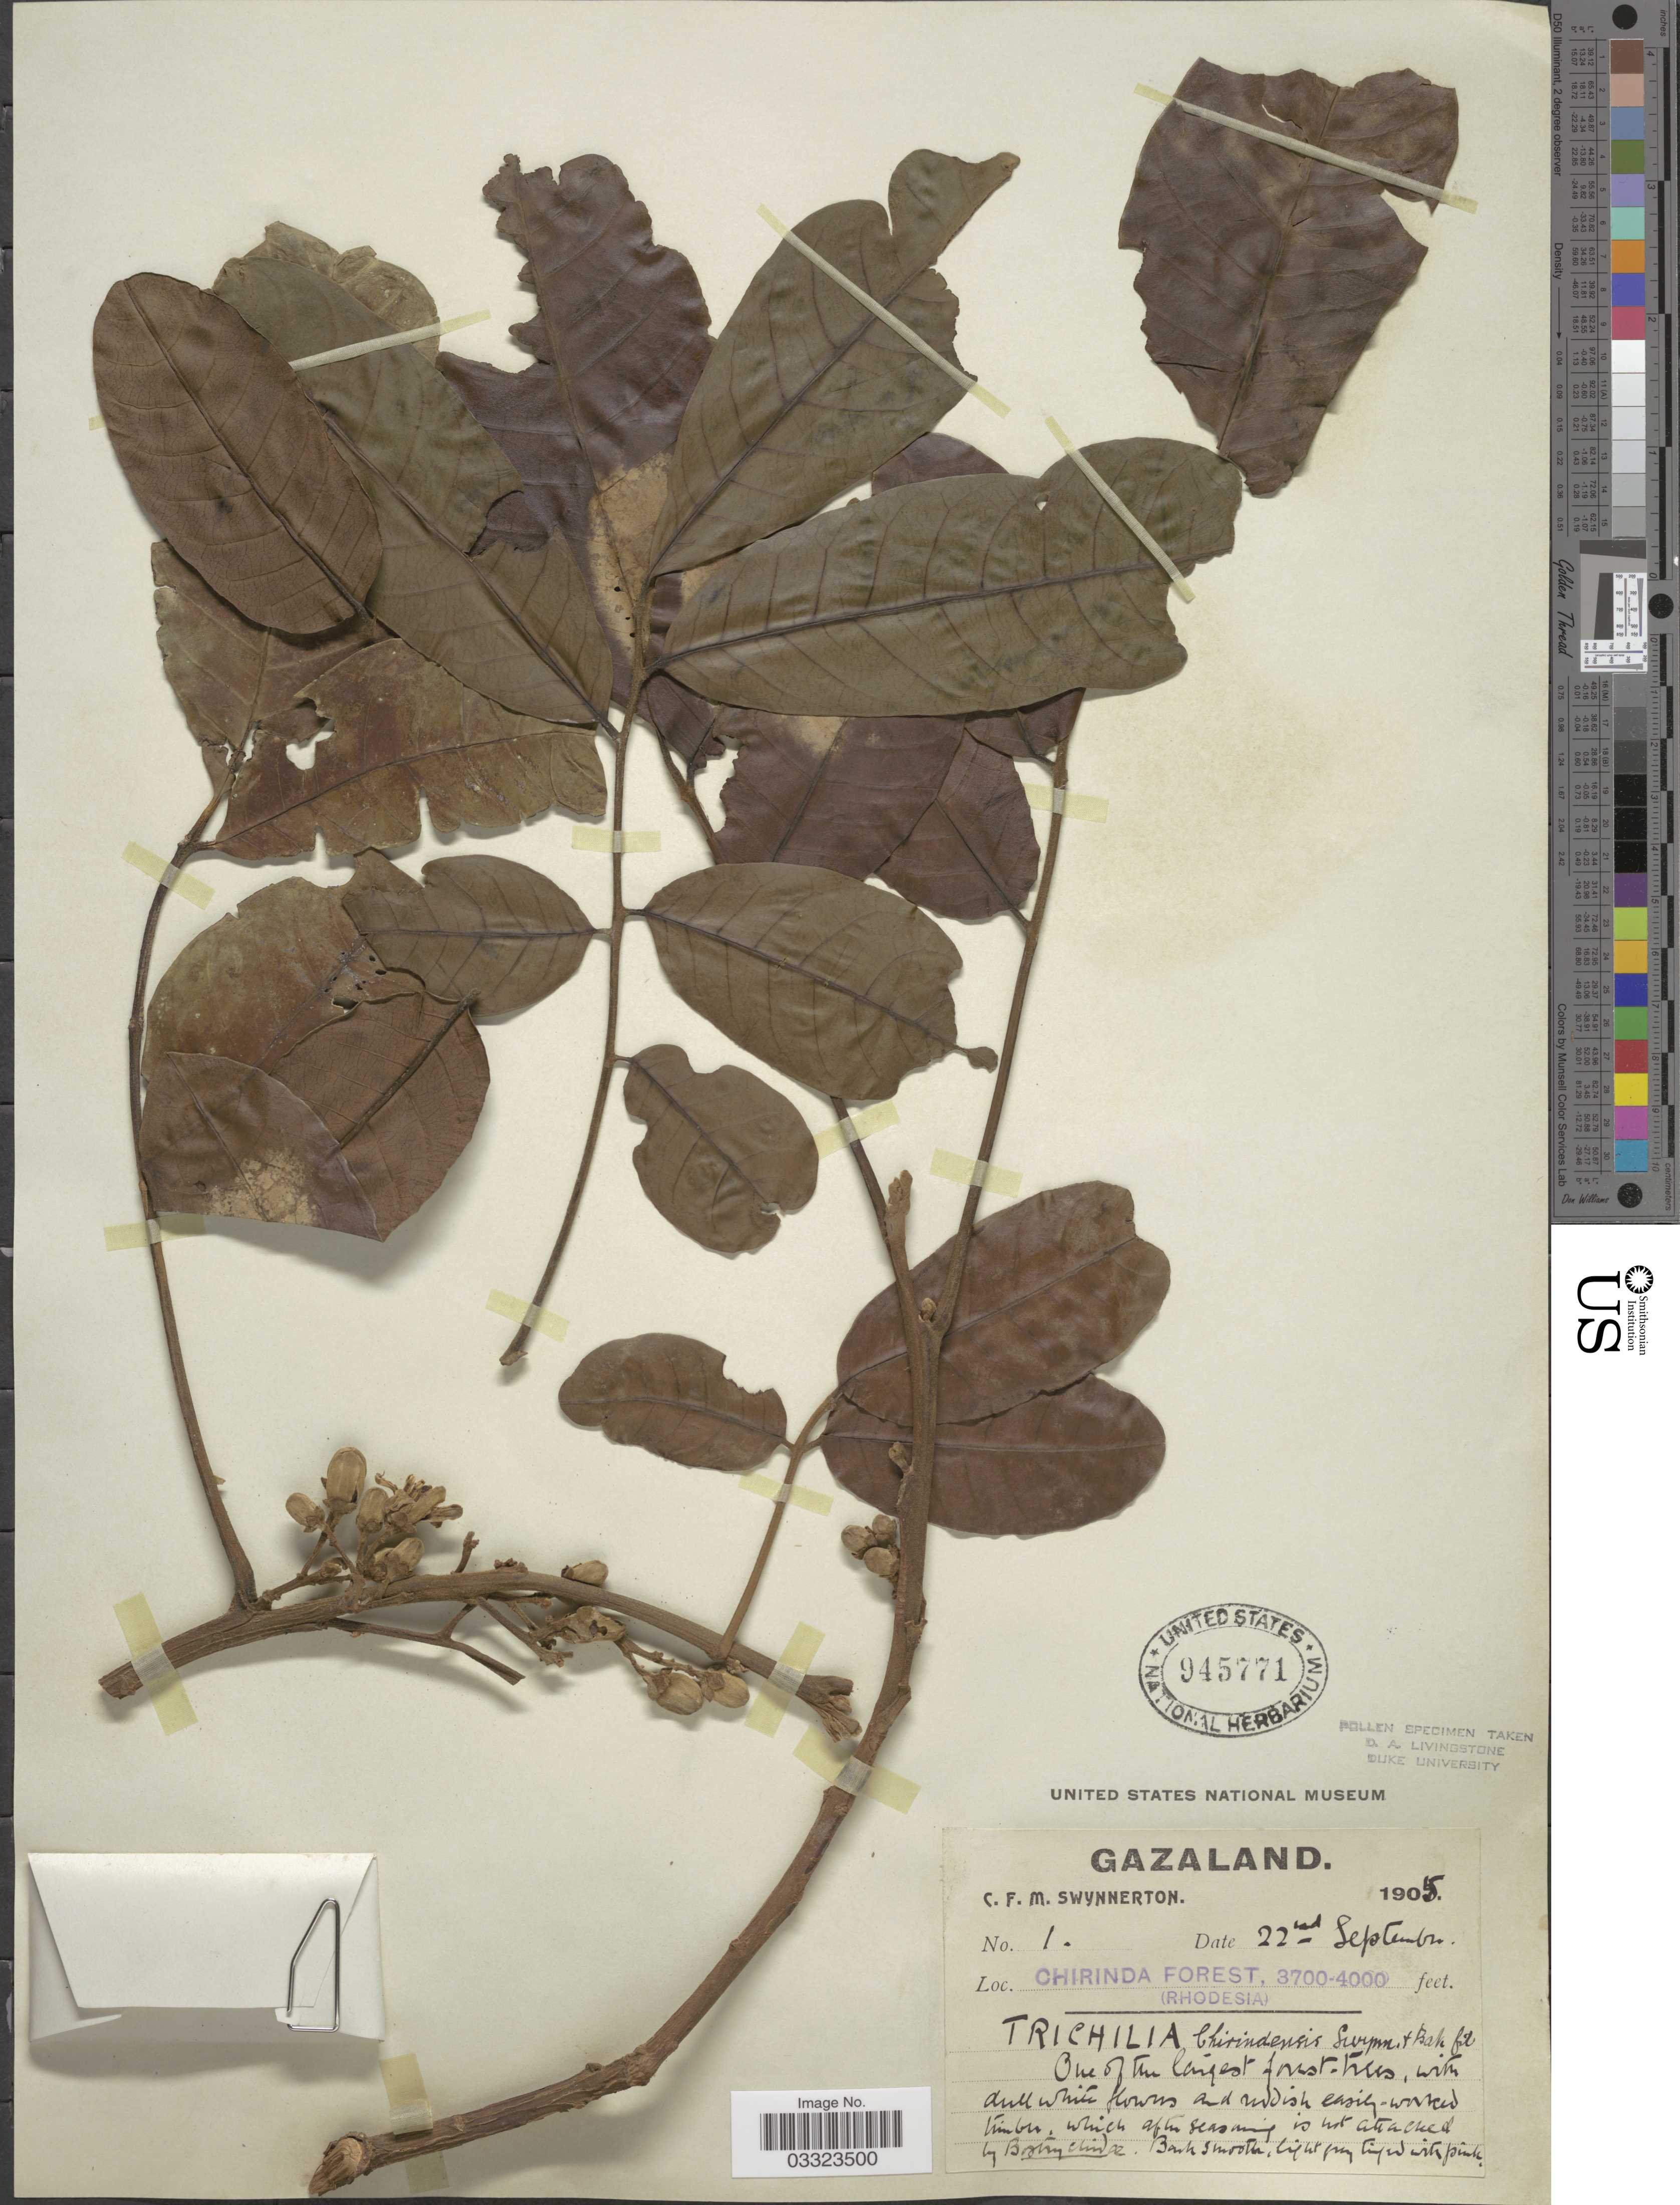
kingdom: Plantae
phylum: Tracheophyta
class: Magnoliopsida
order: Sapindales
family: Meliaceae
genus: Trichilia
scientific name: Trichilia chirindensis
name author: Swynn. & Baker f.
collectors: C. Swynnerton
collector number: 1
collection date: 1905-09-22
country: Zimbabwe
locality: Gazaland. Chirinda Forest (Rhodesia).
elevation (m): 1128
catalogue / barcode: US 945771